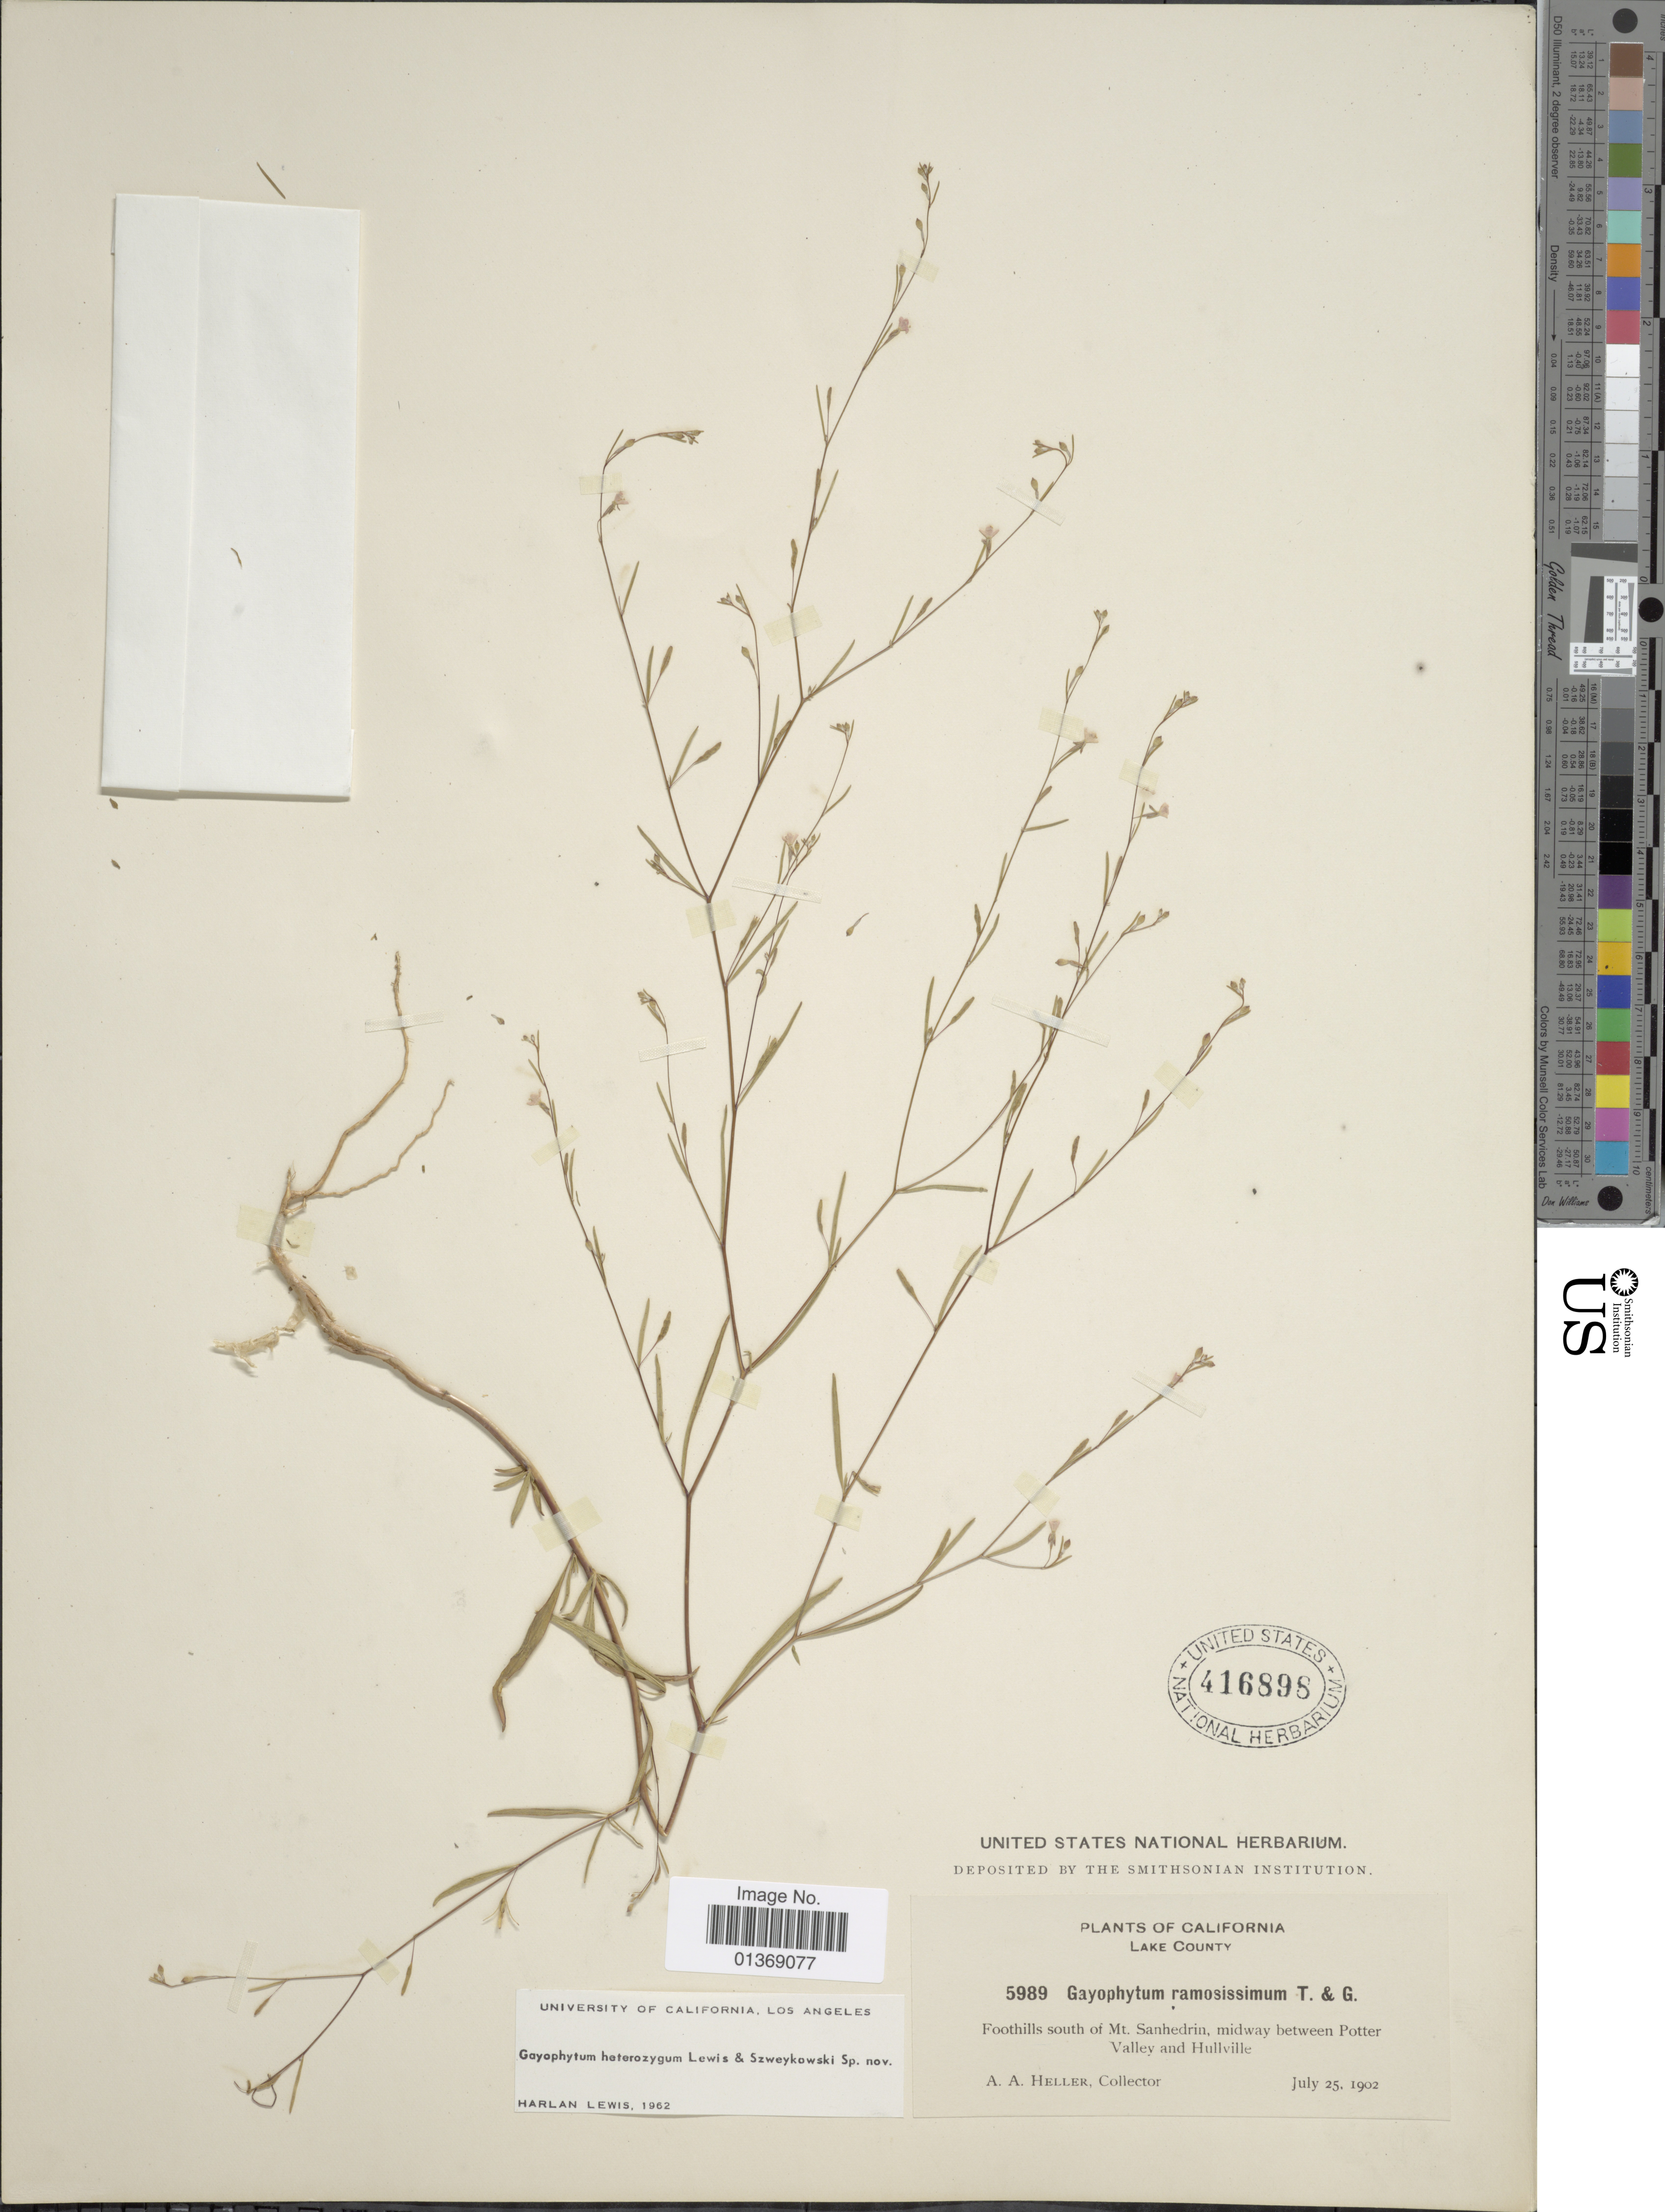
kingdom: Plantae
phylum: Tracheophyta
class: Magnoliopsida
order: Myrtales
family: Onagraceae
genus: Gayophytum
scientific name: Gayophytum heterozygum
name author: F. H. Lewis & Szweyk.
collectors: A. A. Heller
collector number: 5989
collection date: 1902-07-25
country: United States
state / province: California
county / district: Lake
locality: Lake County, Foothills south of Mt. Sanhedrin, midway between Potter Valley and Hullville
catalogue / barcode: US 416898